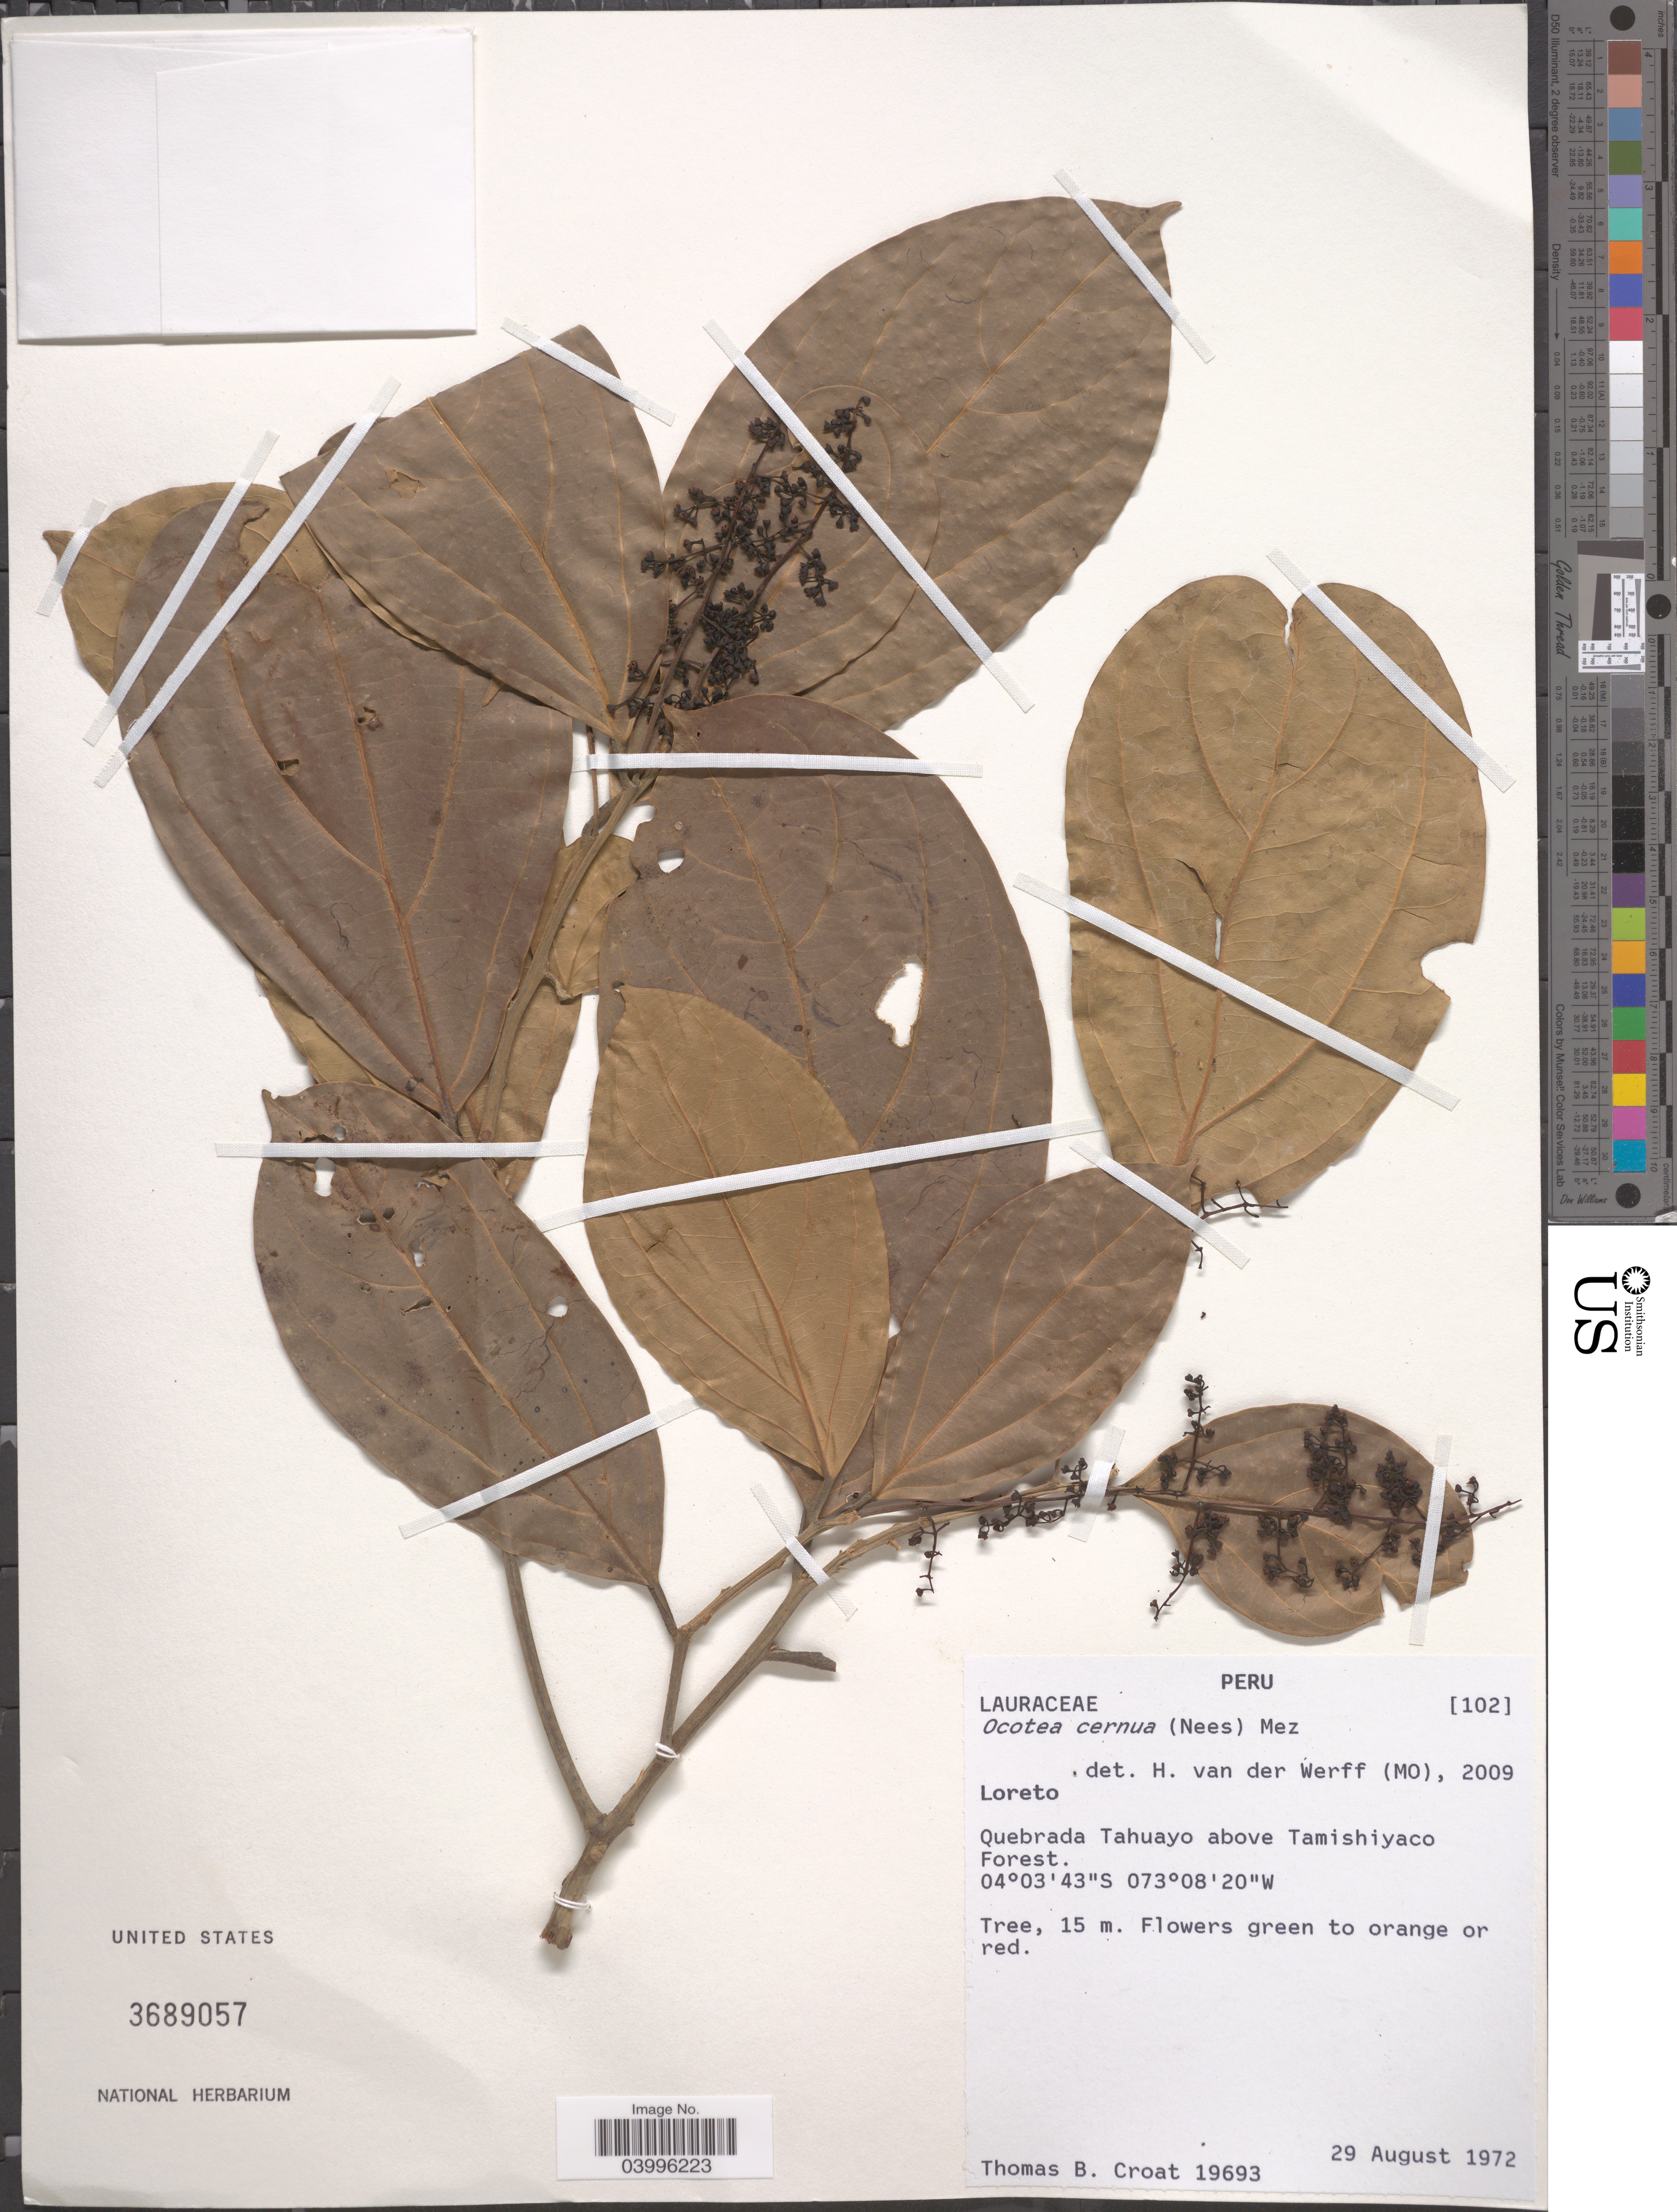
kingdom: Plantae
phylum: Tracheophyta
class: Magnoliopsida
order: Laurales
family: Lauraceae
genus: Ocotea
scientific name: Ocotea cernua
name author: (Nees) Mez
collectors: T. B. Croat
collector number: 19693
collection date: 1972-08-29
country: Peru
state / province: Loreto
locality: Quebrada Tahuayo above Tamishiyaco Forest.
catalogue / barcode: US 3689057